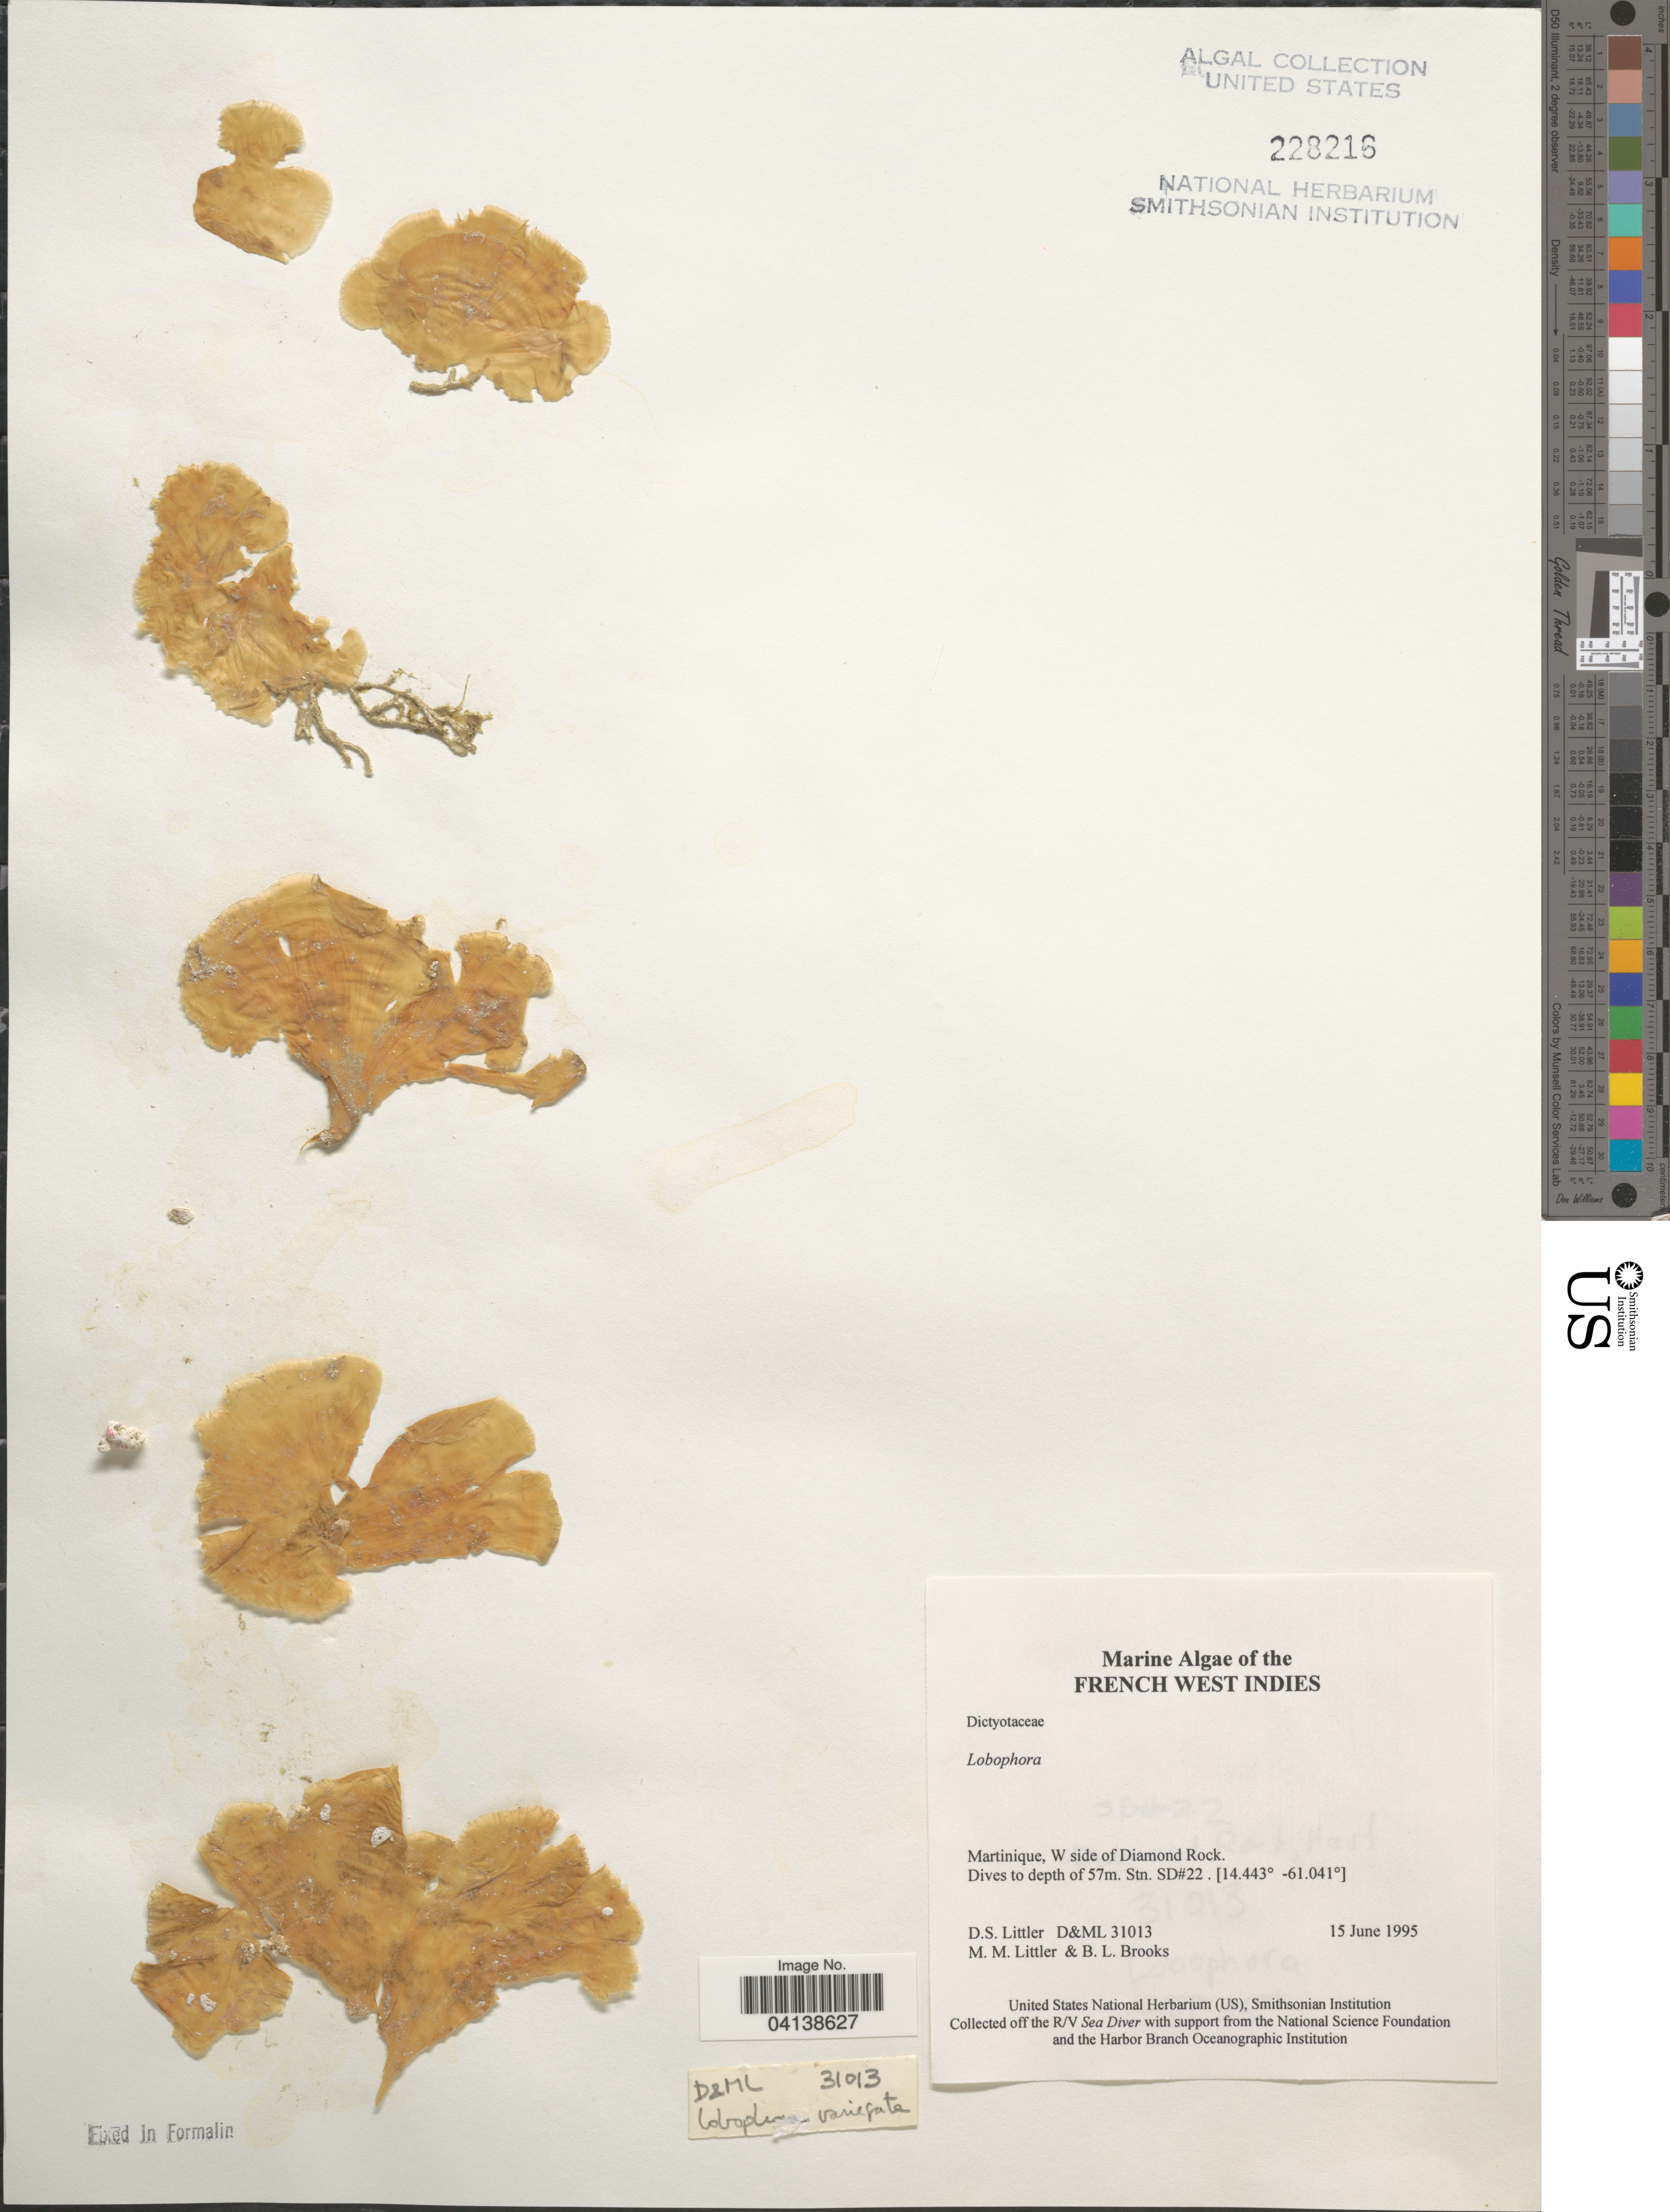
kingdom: Chromista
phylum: Ochrophyta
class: Phaeophyceae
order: Dictyotales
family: Dictyotaceae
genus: Lobophora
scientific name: Lobophora sp.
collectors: D. S. Littler & B. Brooks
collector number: D&ML31013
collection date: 1995-06-15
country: Martinique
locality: French West Indies. W side of Diamond Rock. Stn. SD#22.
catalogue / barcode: US 228216